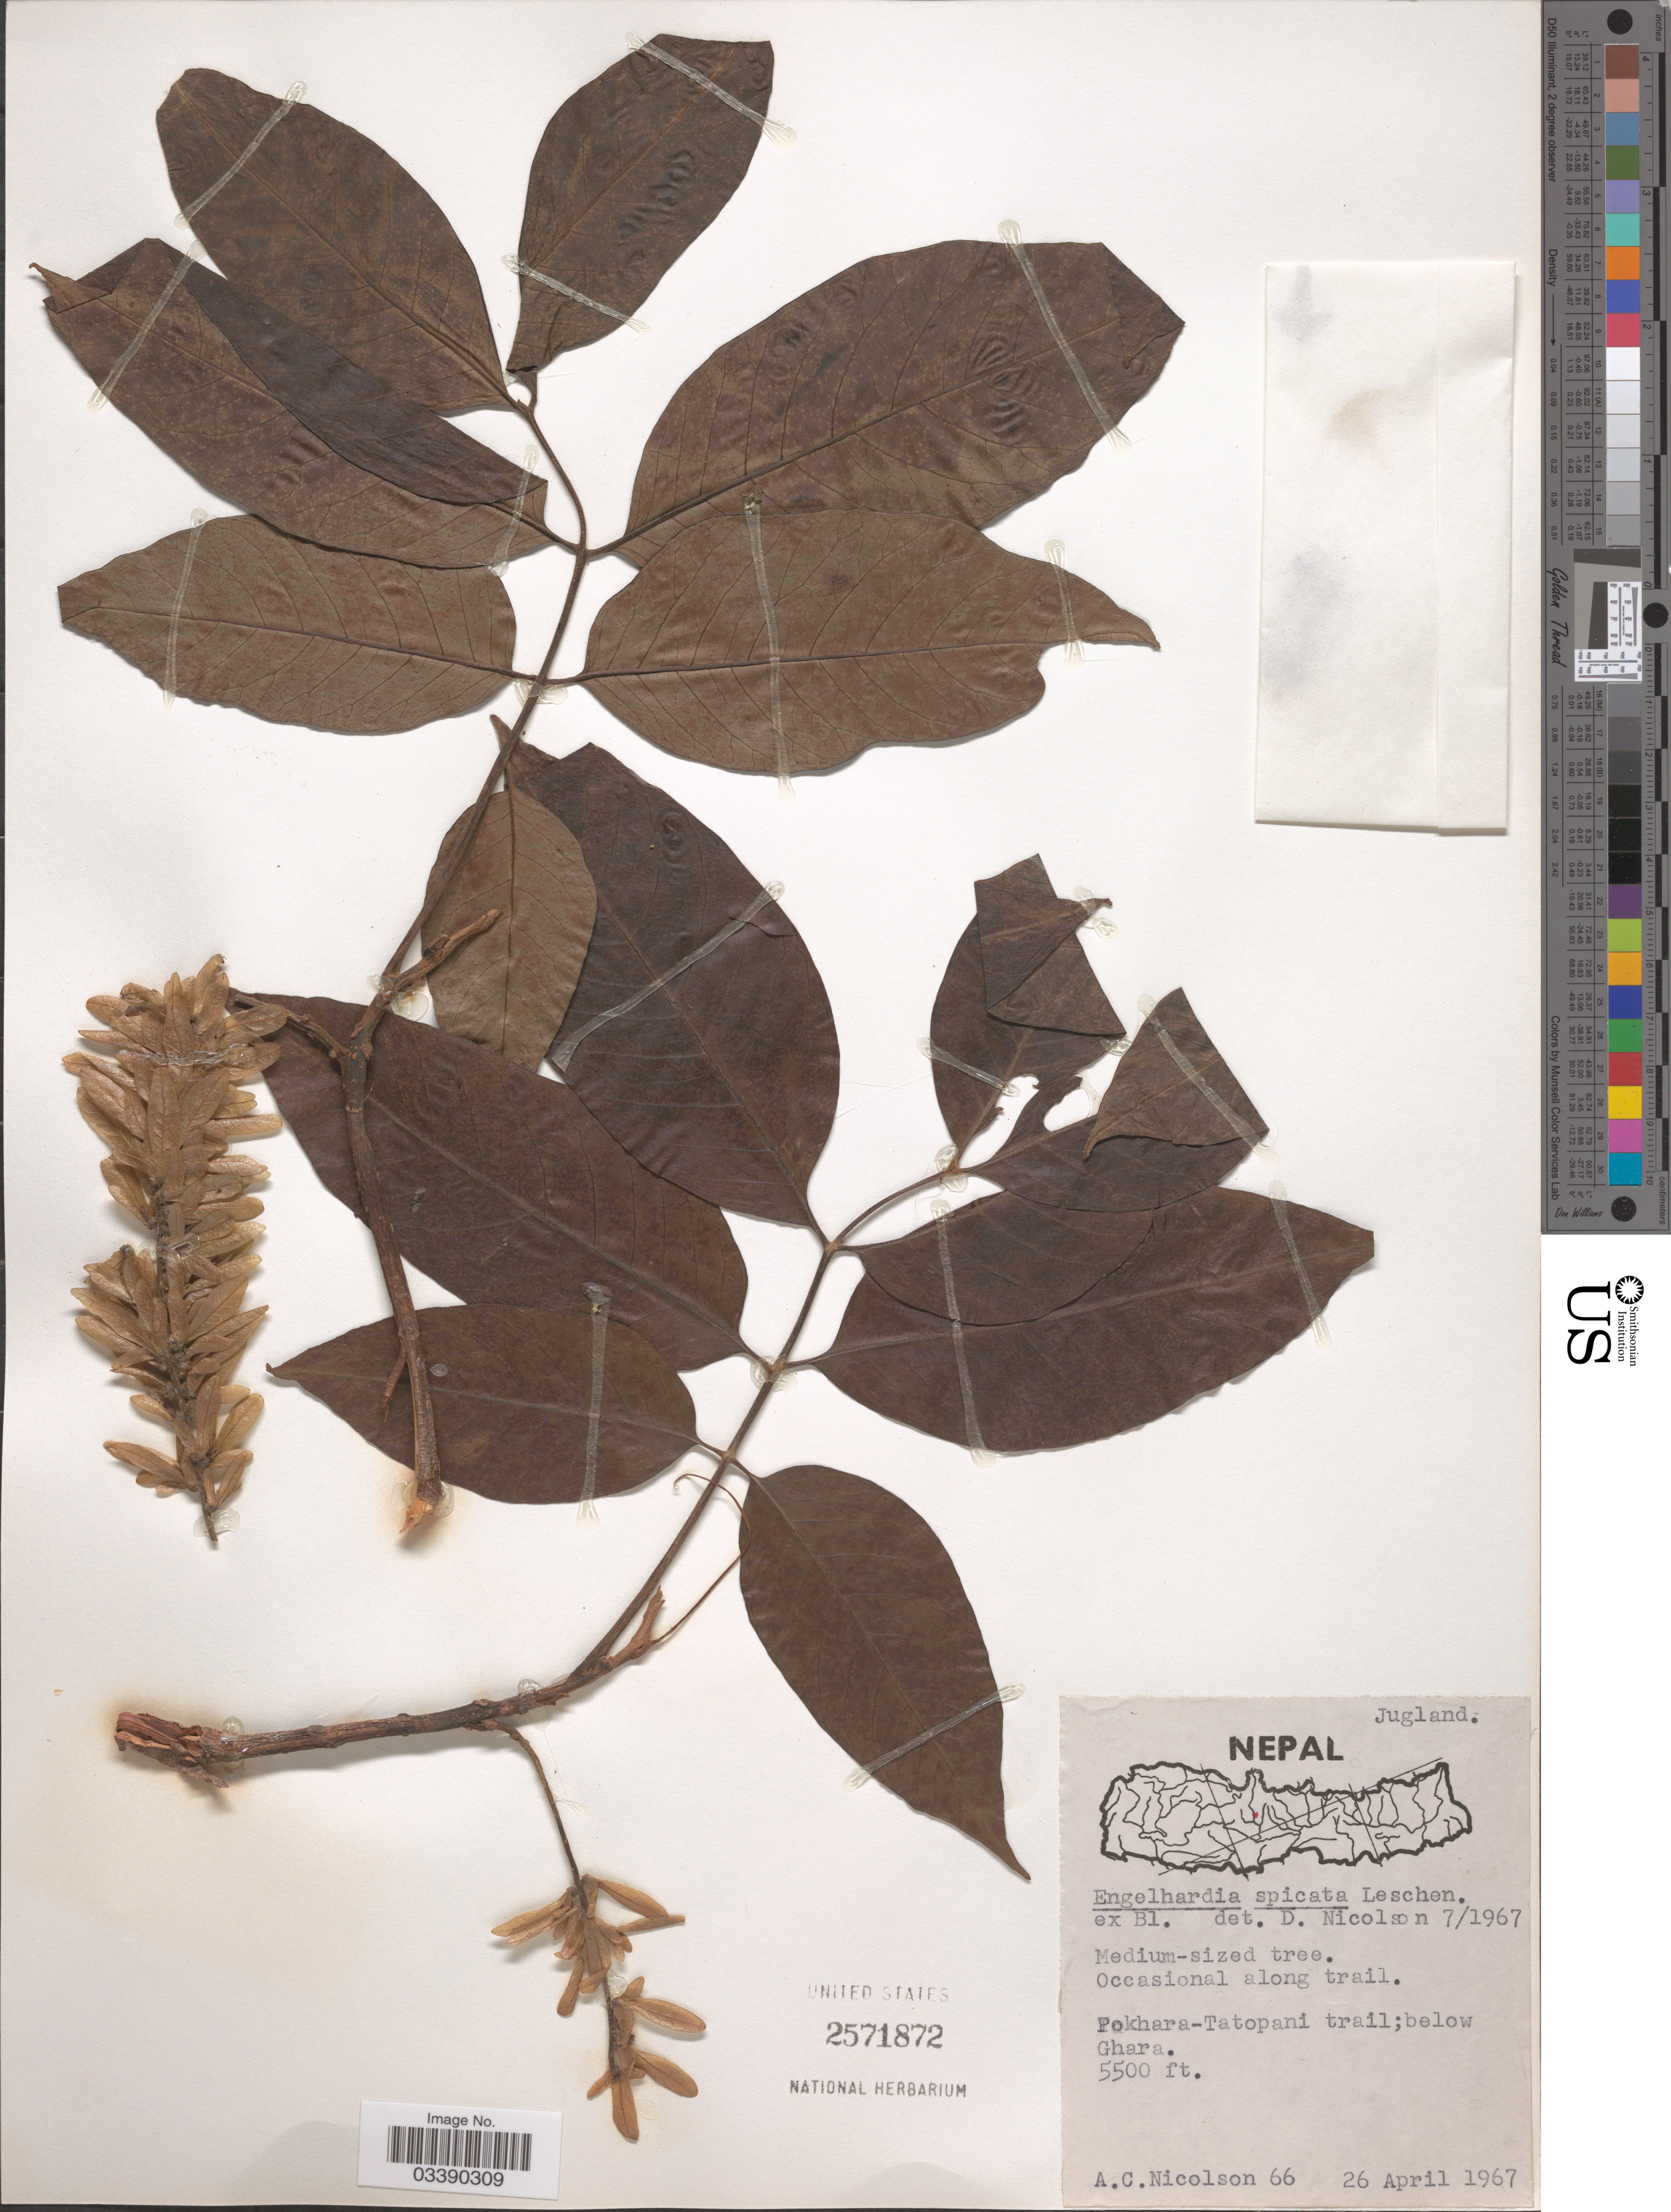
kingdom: Plantae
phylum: Tracheophyta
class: Magnoliopsida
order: Fagales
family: Juglandaceae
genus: Engelhardia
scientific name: Engelhardia spicata var. spicata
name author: Lesch. ex Blume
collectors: A. C. Nicolson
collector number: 66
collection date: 1967-04-26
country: Nepal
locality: Pokhara-Tatopani trail; below Ghara.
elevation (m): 1676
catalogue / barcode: US 2571872